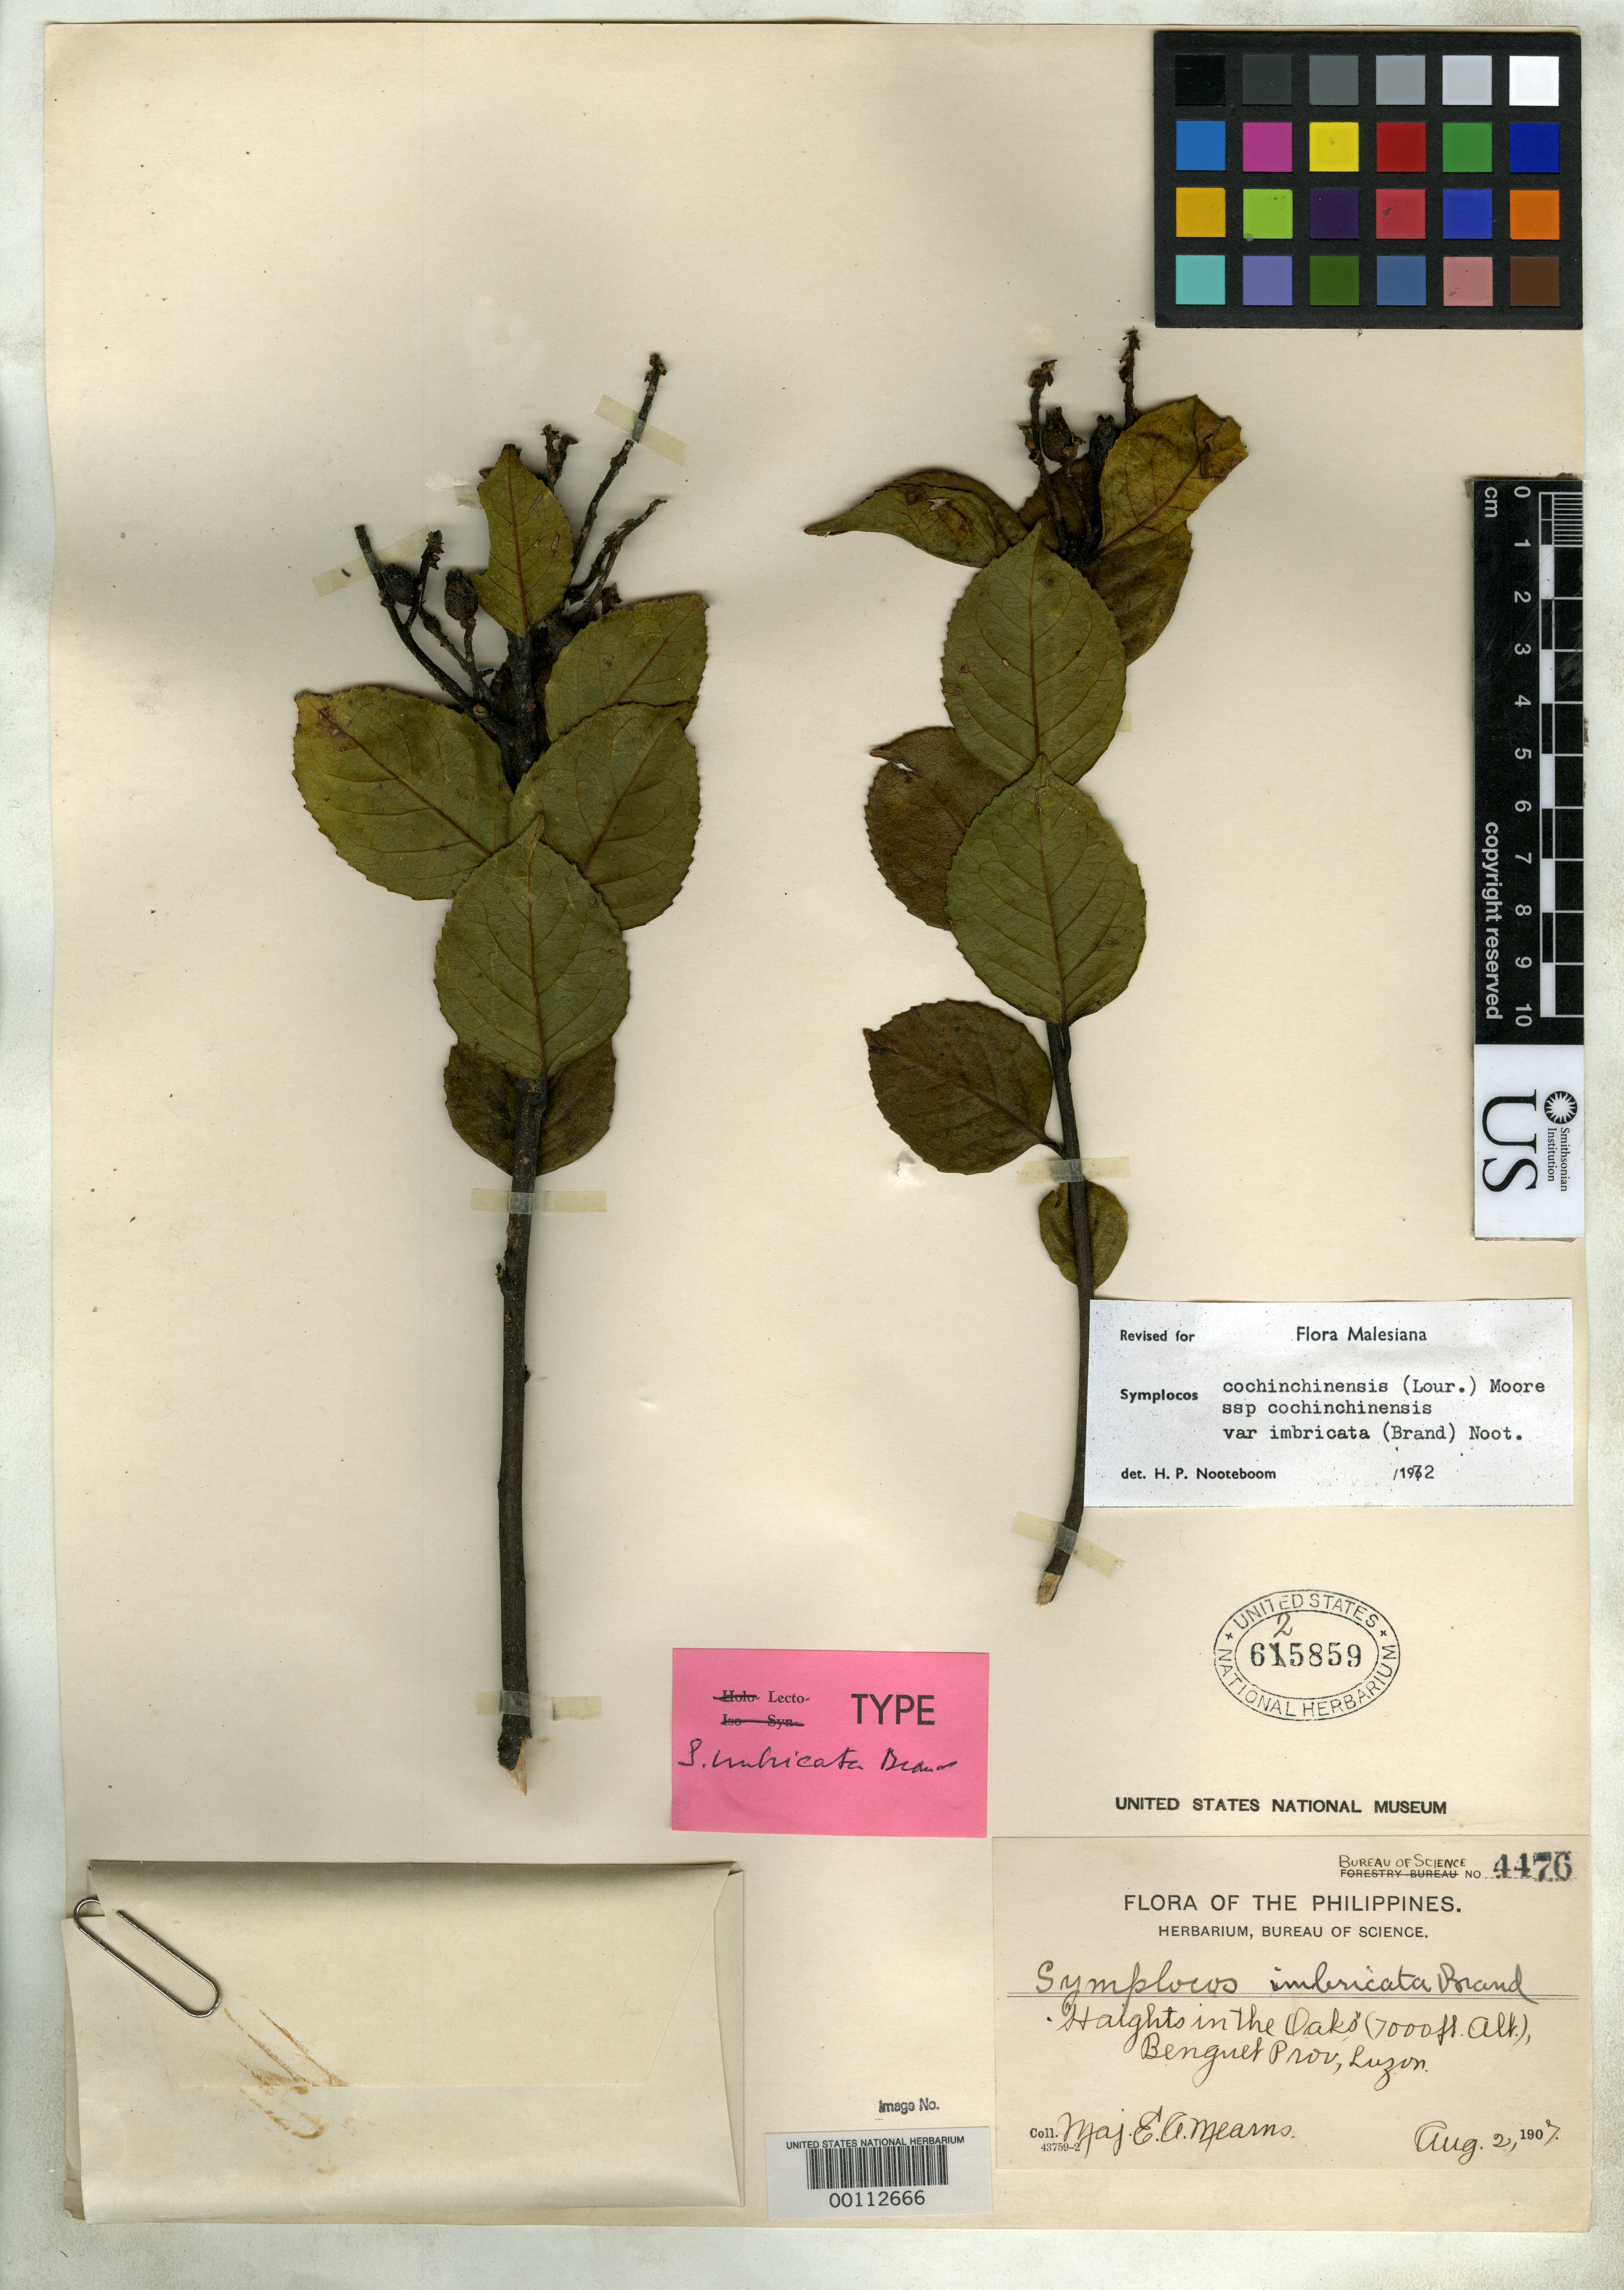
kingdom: Plantae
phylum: Tracheophyta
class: Magnoliopsida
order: Ericales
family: Symplocaceae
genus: Symplocos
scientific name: Symplocos imbricata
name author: Brand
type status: Lectotype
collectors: E. A. Mearns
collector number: Bur. Sci. 4476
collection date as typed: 02 Aug 1907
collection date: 1907-08-02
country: Philippines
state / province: Cordillera (Administrative Region)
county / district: Benguet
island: Luzon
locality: Pauai.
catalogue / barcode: US 625859